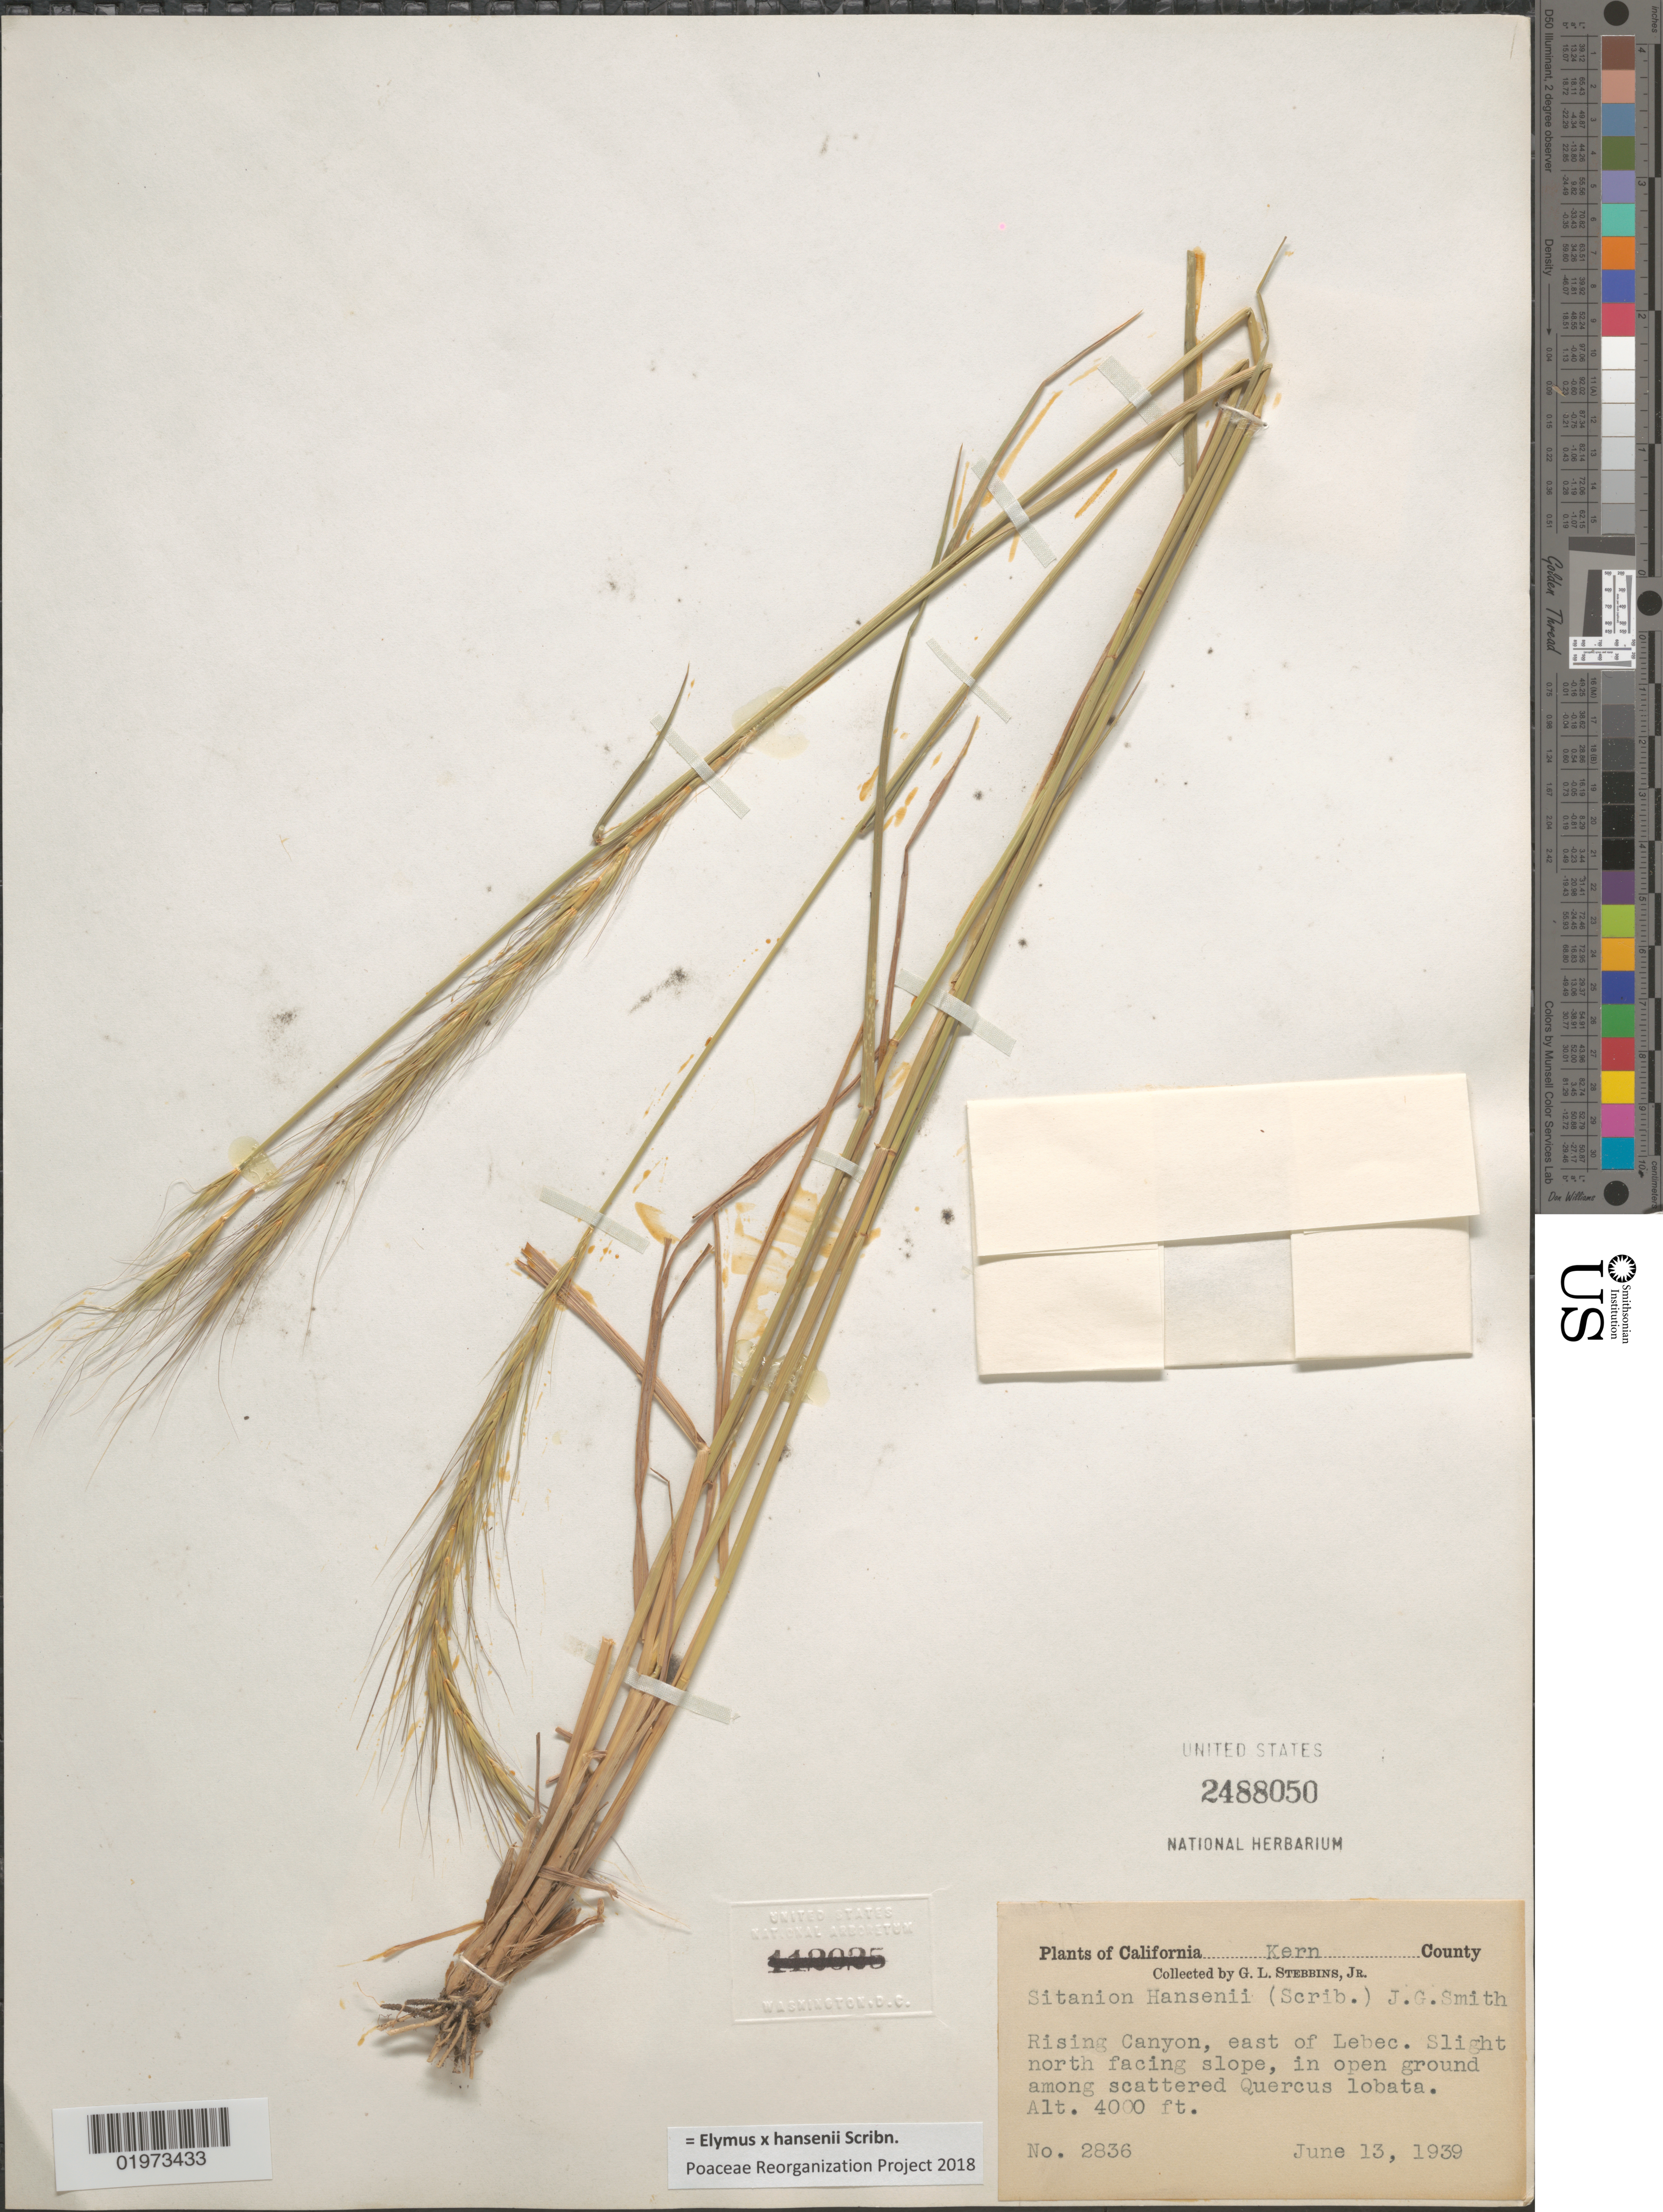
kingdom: Plantae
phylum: Tracheophyta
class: Liliopsida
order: Poales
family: Poaceae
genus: Elymus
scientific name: Elymus x hansenii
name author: Scribn.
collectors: G. L. Stebbins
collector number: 2836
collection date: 1939-06-13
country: United States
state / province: California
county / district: Kern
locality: Kern County. Rising Canyon, east of Lebec. Slight north facing slope.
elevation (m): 1219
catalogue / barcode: US 2488050